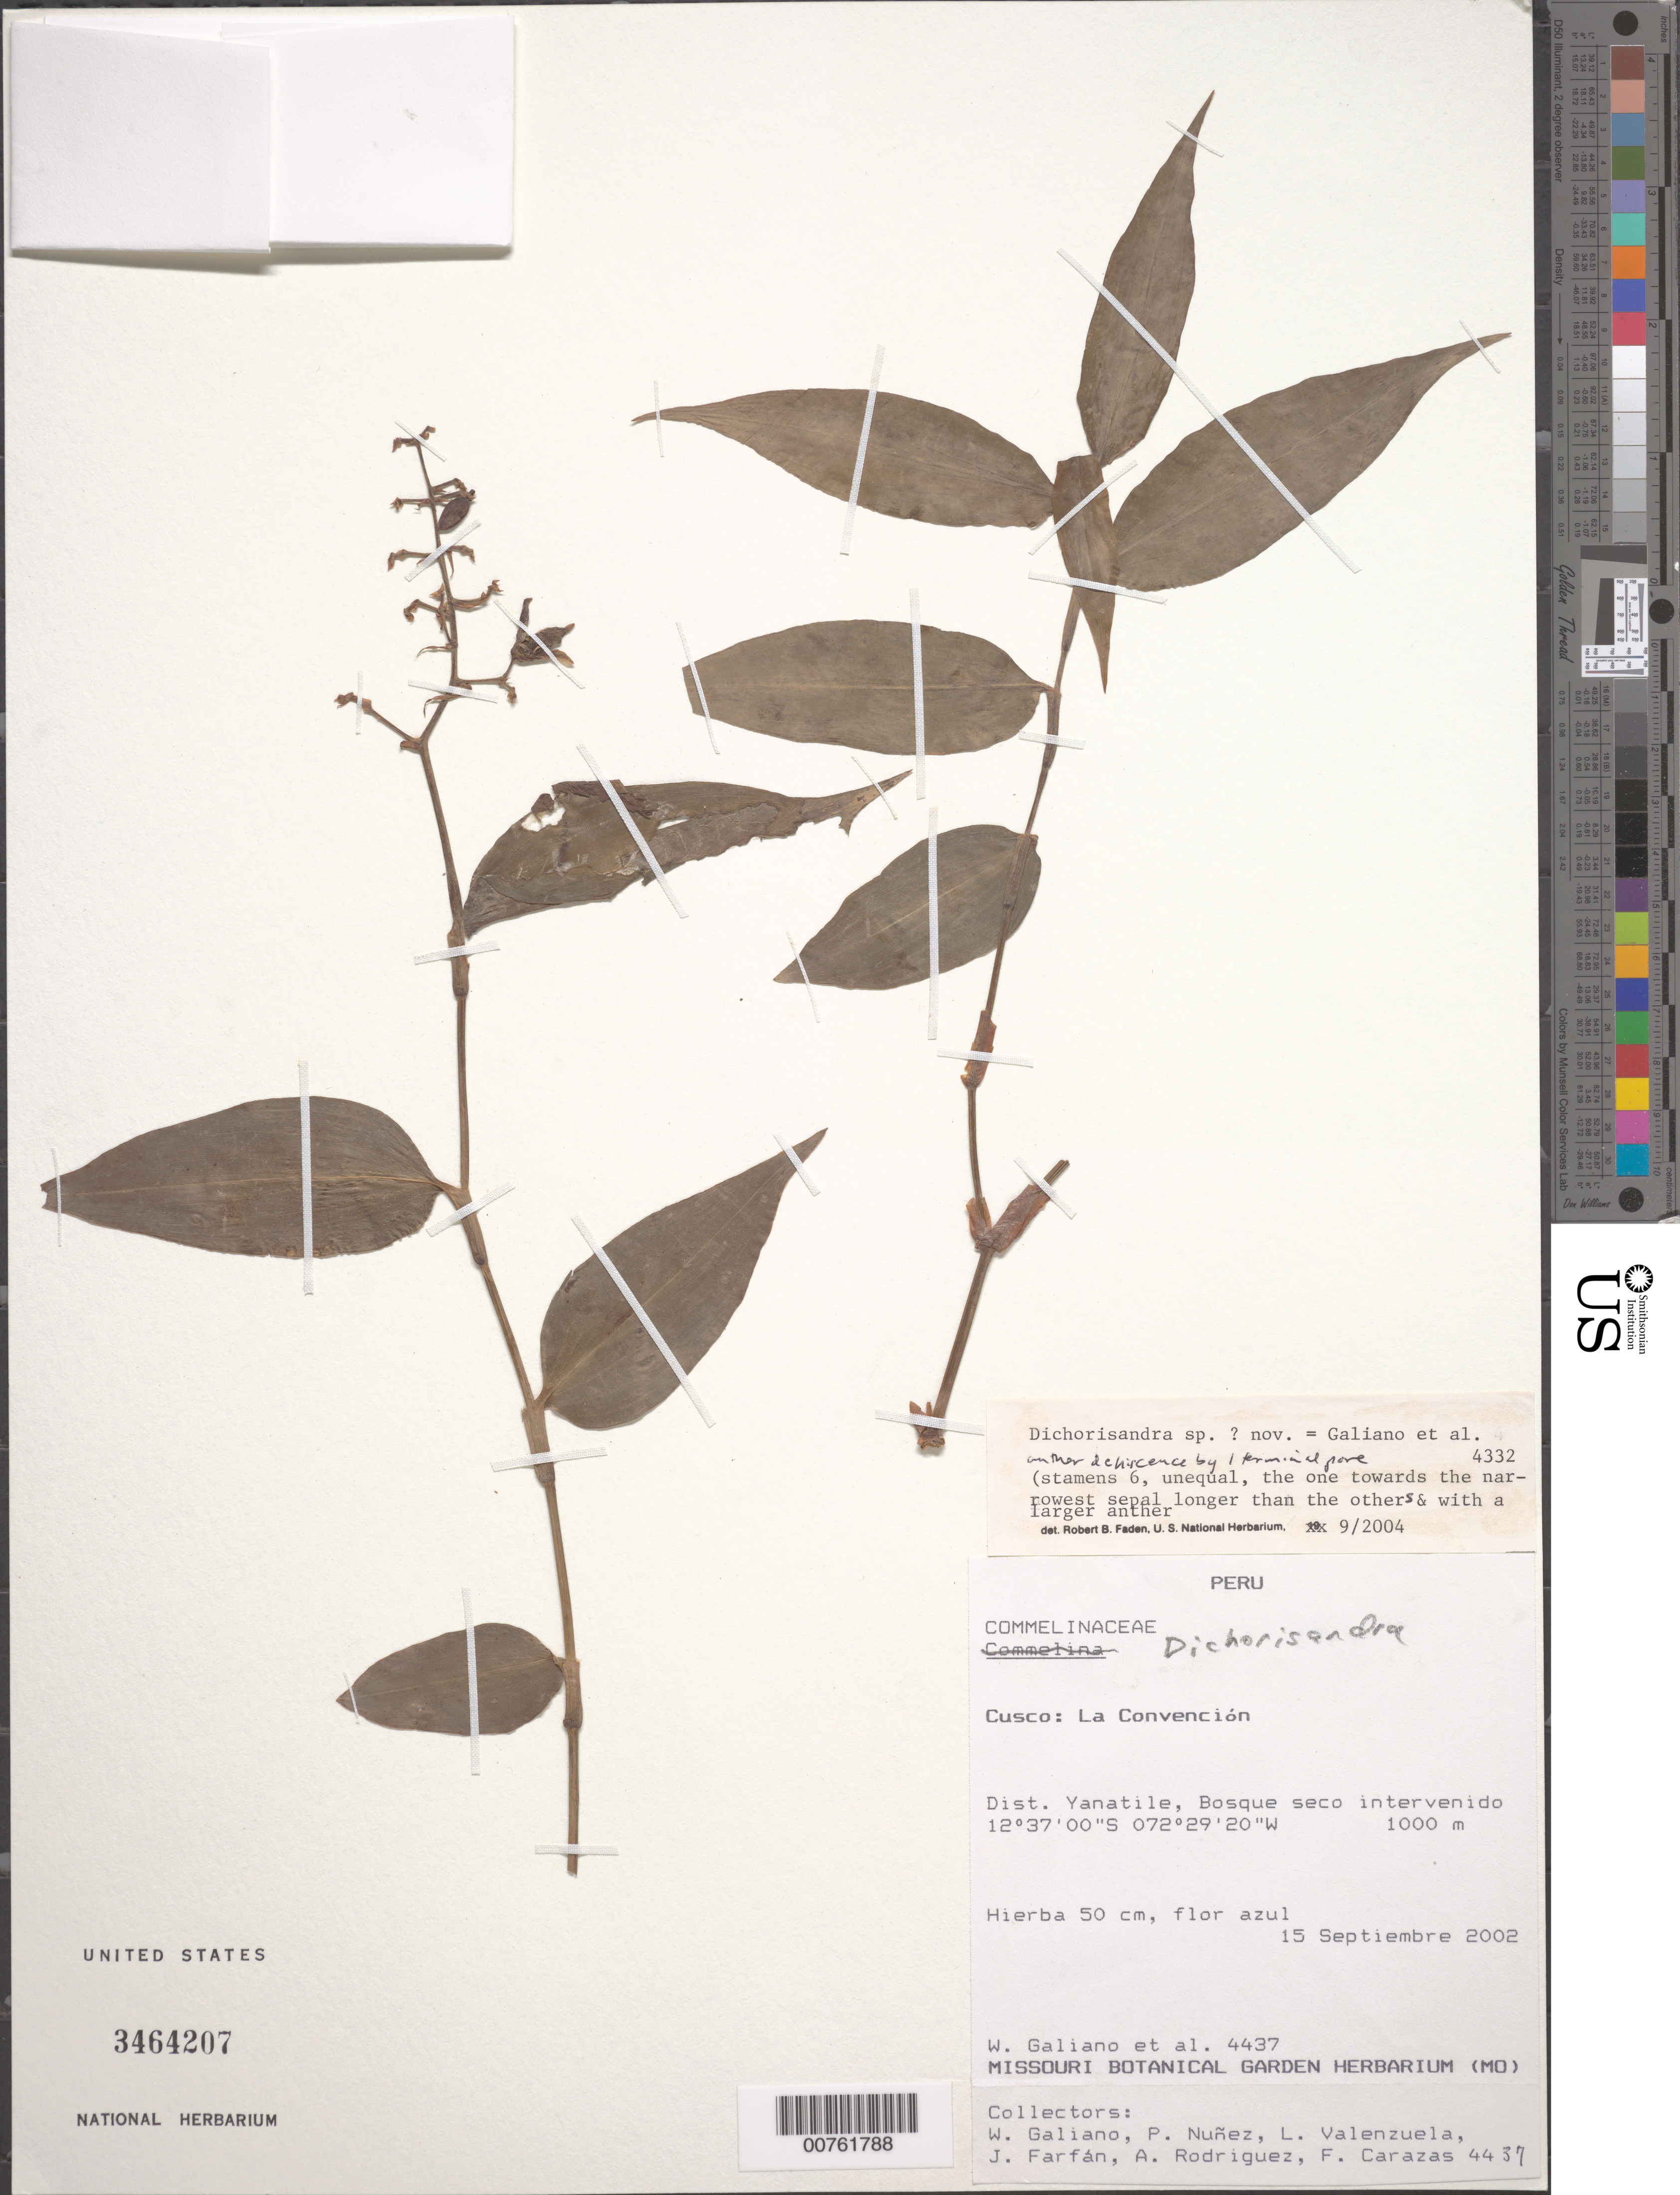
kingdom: Plantae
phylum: Tracheophyta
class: Liliopsida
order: Commelinales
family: Commelinaceae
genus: Dichorisandra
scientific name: Dichorisandra sp. nov.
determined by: Faden, Robert B., (US), Smithsonian Institution - National Museum of Natural History (UNITED STATES)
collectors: W. Galiano et al.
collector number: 4437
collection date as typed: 15 Sep 2002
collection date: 2002-09-15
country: Peru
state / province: Cusco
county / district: La Convención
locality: Bosque seco intervenido. Dist. Yanatile,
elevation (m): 1000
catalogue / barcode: US 3464207